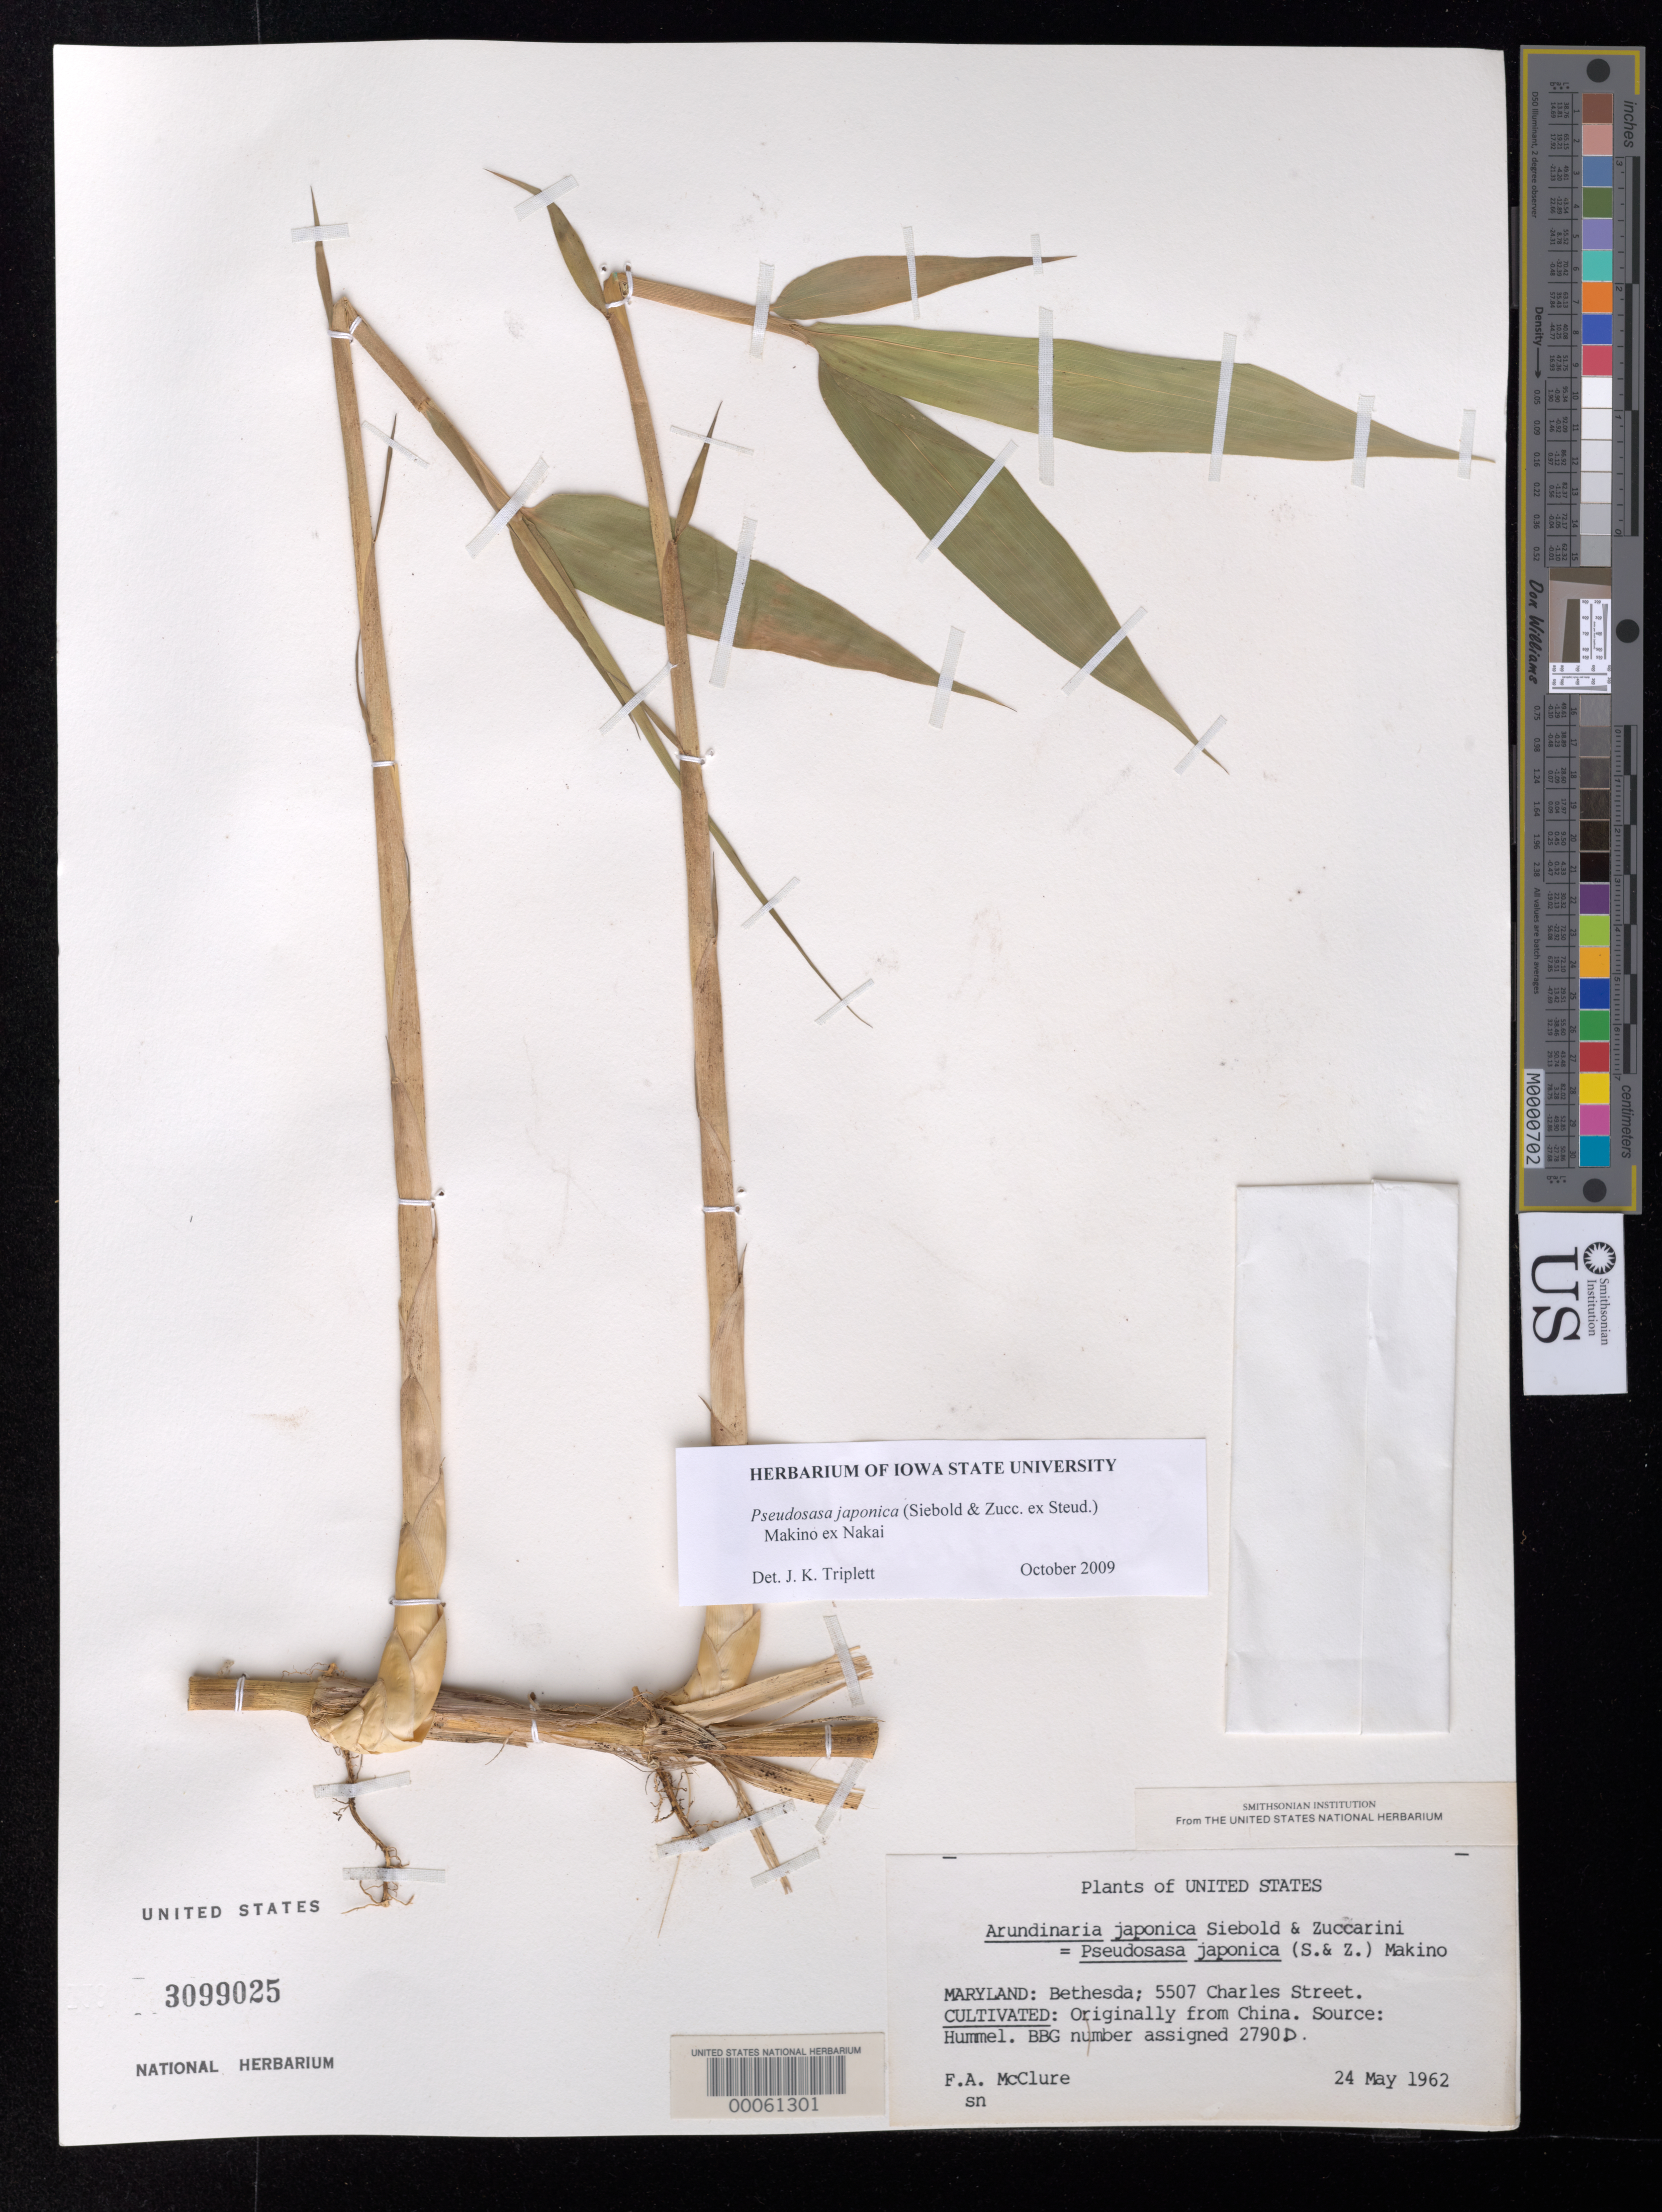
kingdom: Plantae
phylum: Tracheophyta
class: Liliopsida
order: Poales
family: Poaceae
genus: Pseudosasa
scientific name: Pseudosasa japonica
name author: (Siebold & Zucc. ex Steud.) Makino ex Nakai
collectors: F. A. McClure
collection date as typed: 24 May 1962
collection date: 1962-05-24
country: United States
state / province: Maryland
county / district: Montgomery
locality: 5507 Charles Street, Bethesda (McClure's Garden)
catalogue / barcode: US 3099025